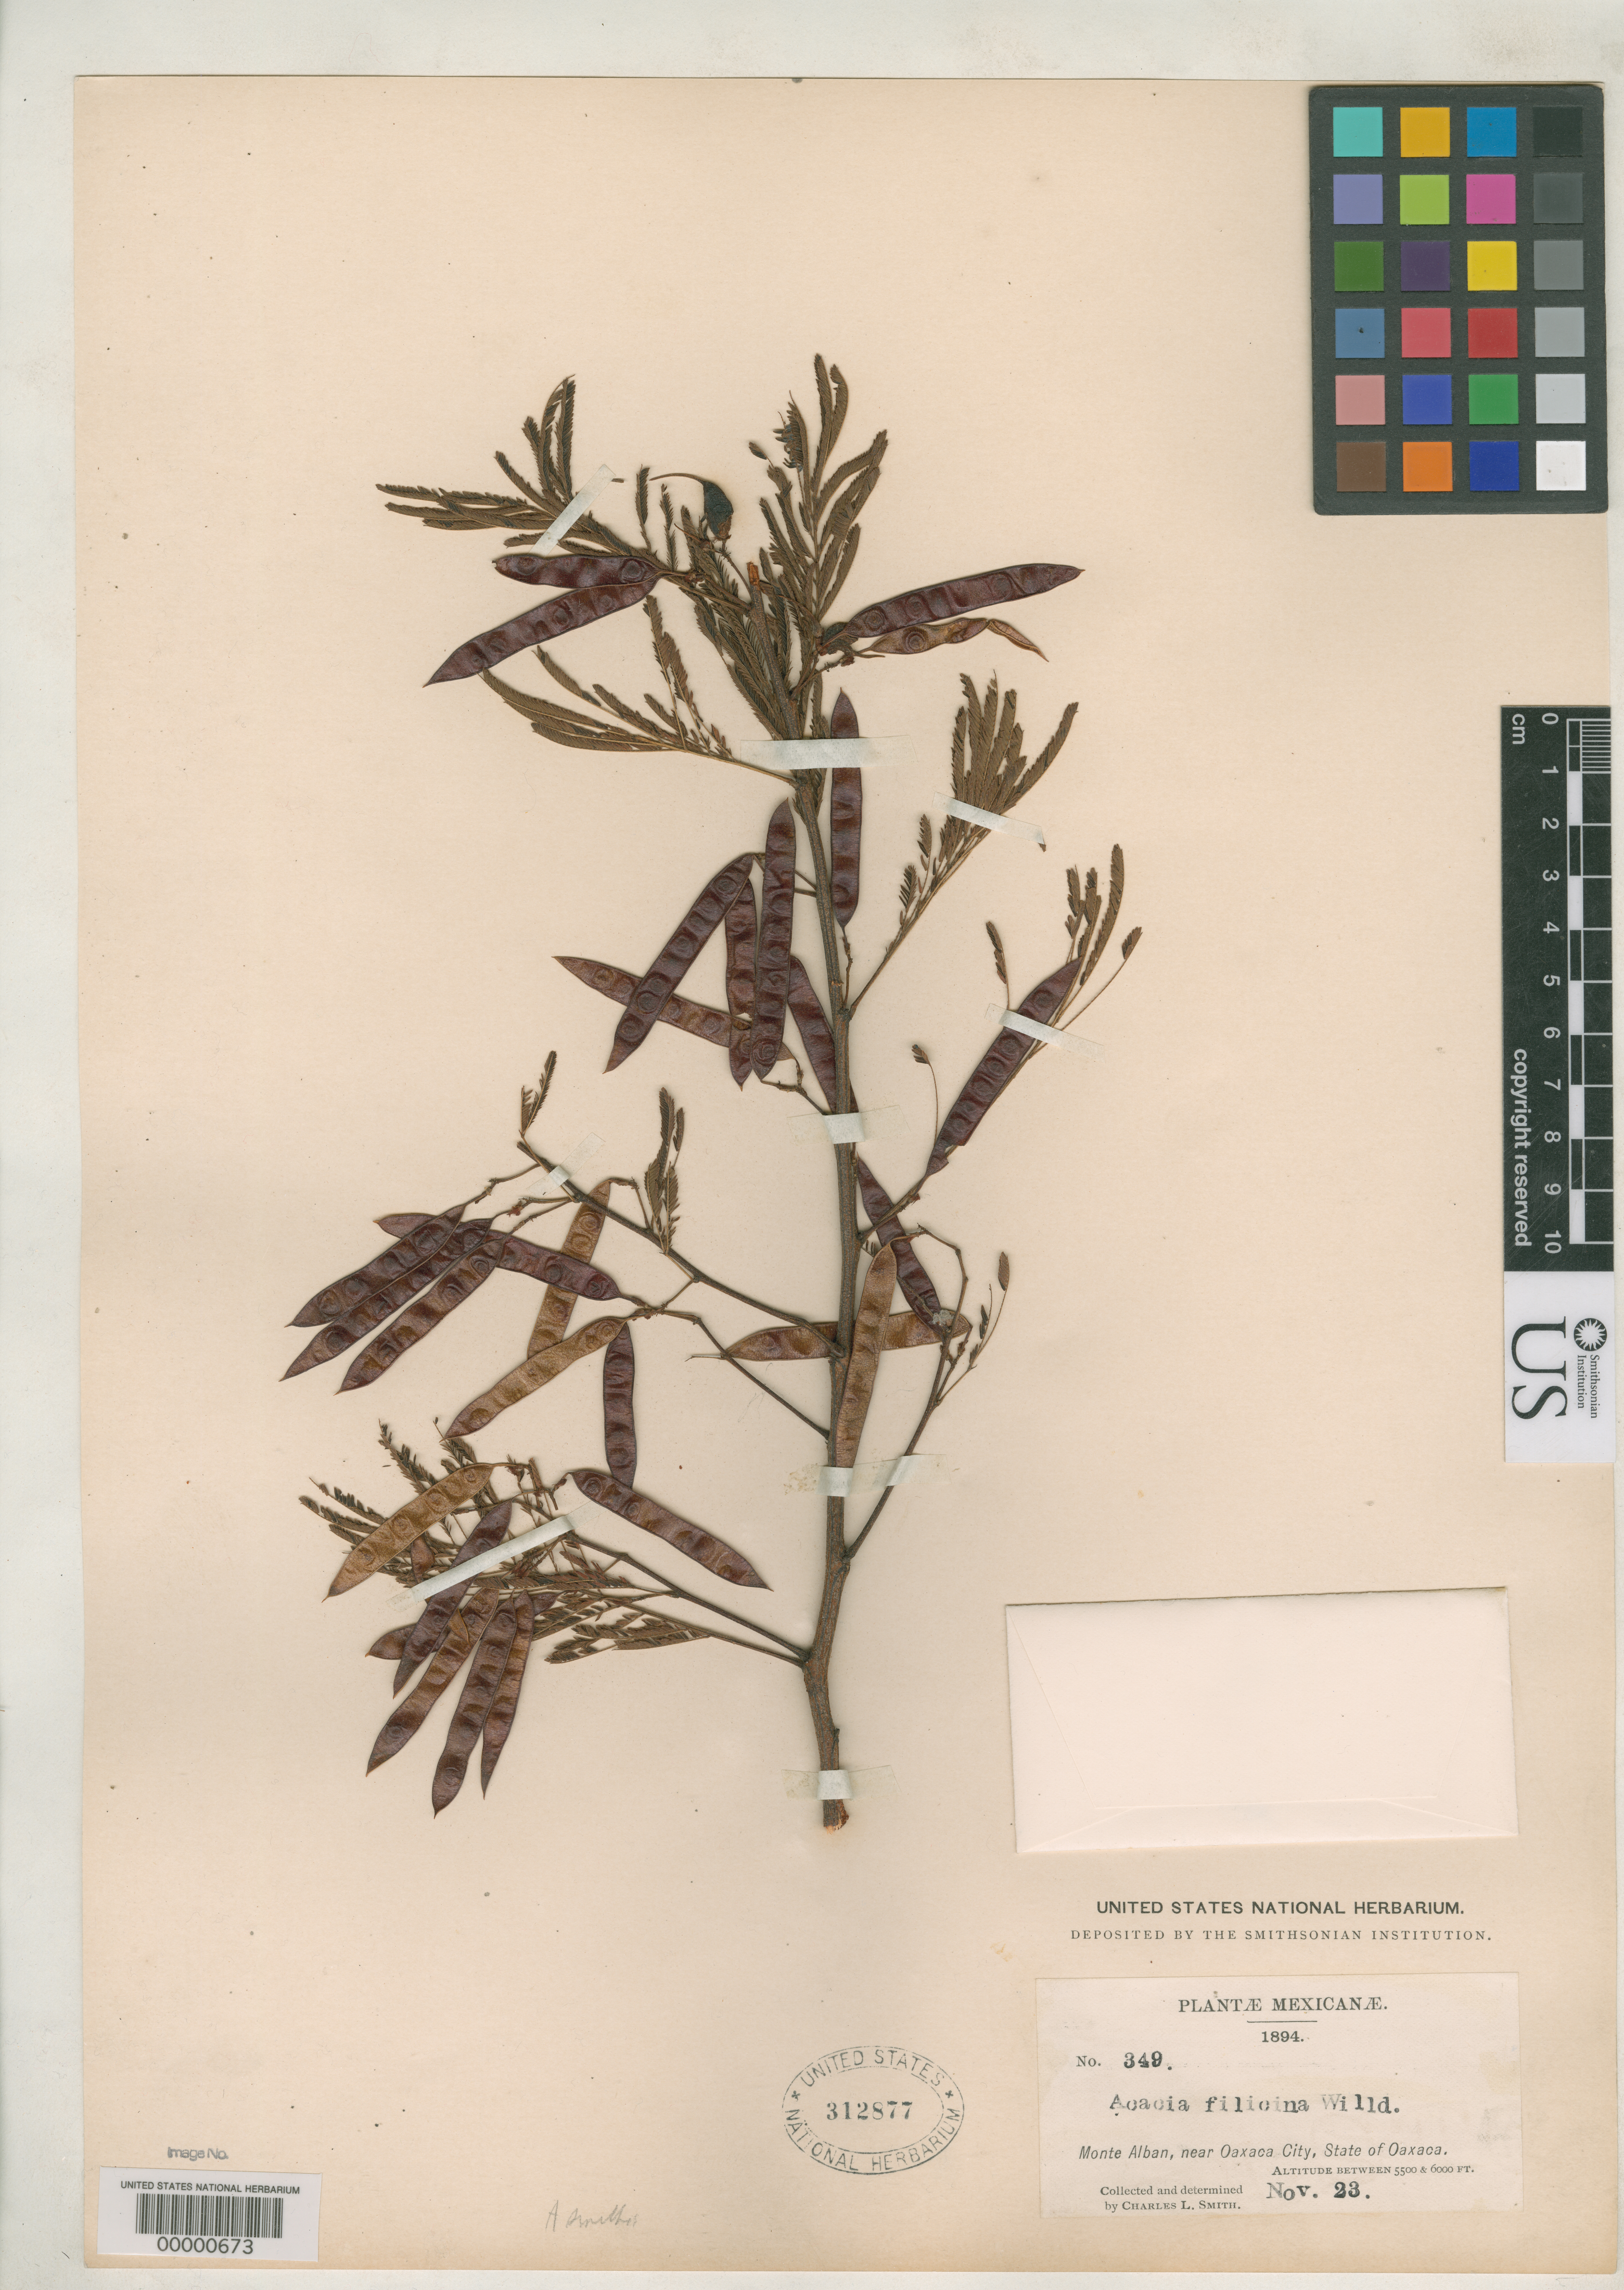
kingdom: Plantae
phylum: Tracheophyta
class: Magnoliopsida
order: Fabales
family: Fabaceae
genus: Acaciella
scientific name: Acaciella smithii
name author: Britton & Rose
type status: Holotype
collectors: C. L. Smith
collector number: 349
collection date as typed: Nov 1894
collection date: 1894-11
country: Mexico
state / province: Oaxaca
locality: Monte Alban.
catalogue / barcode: US 312877